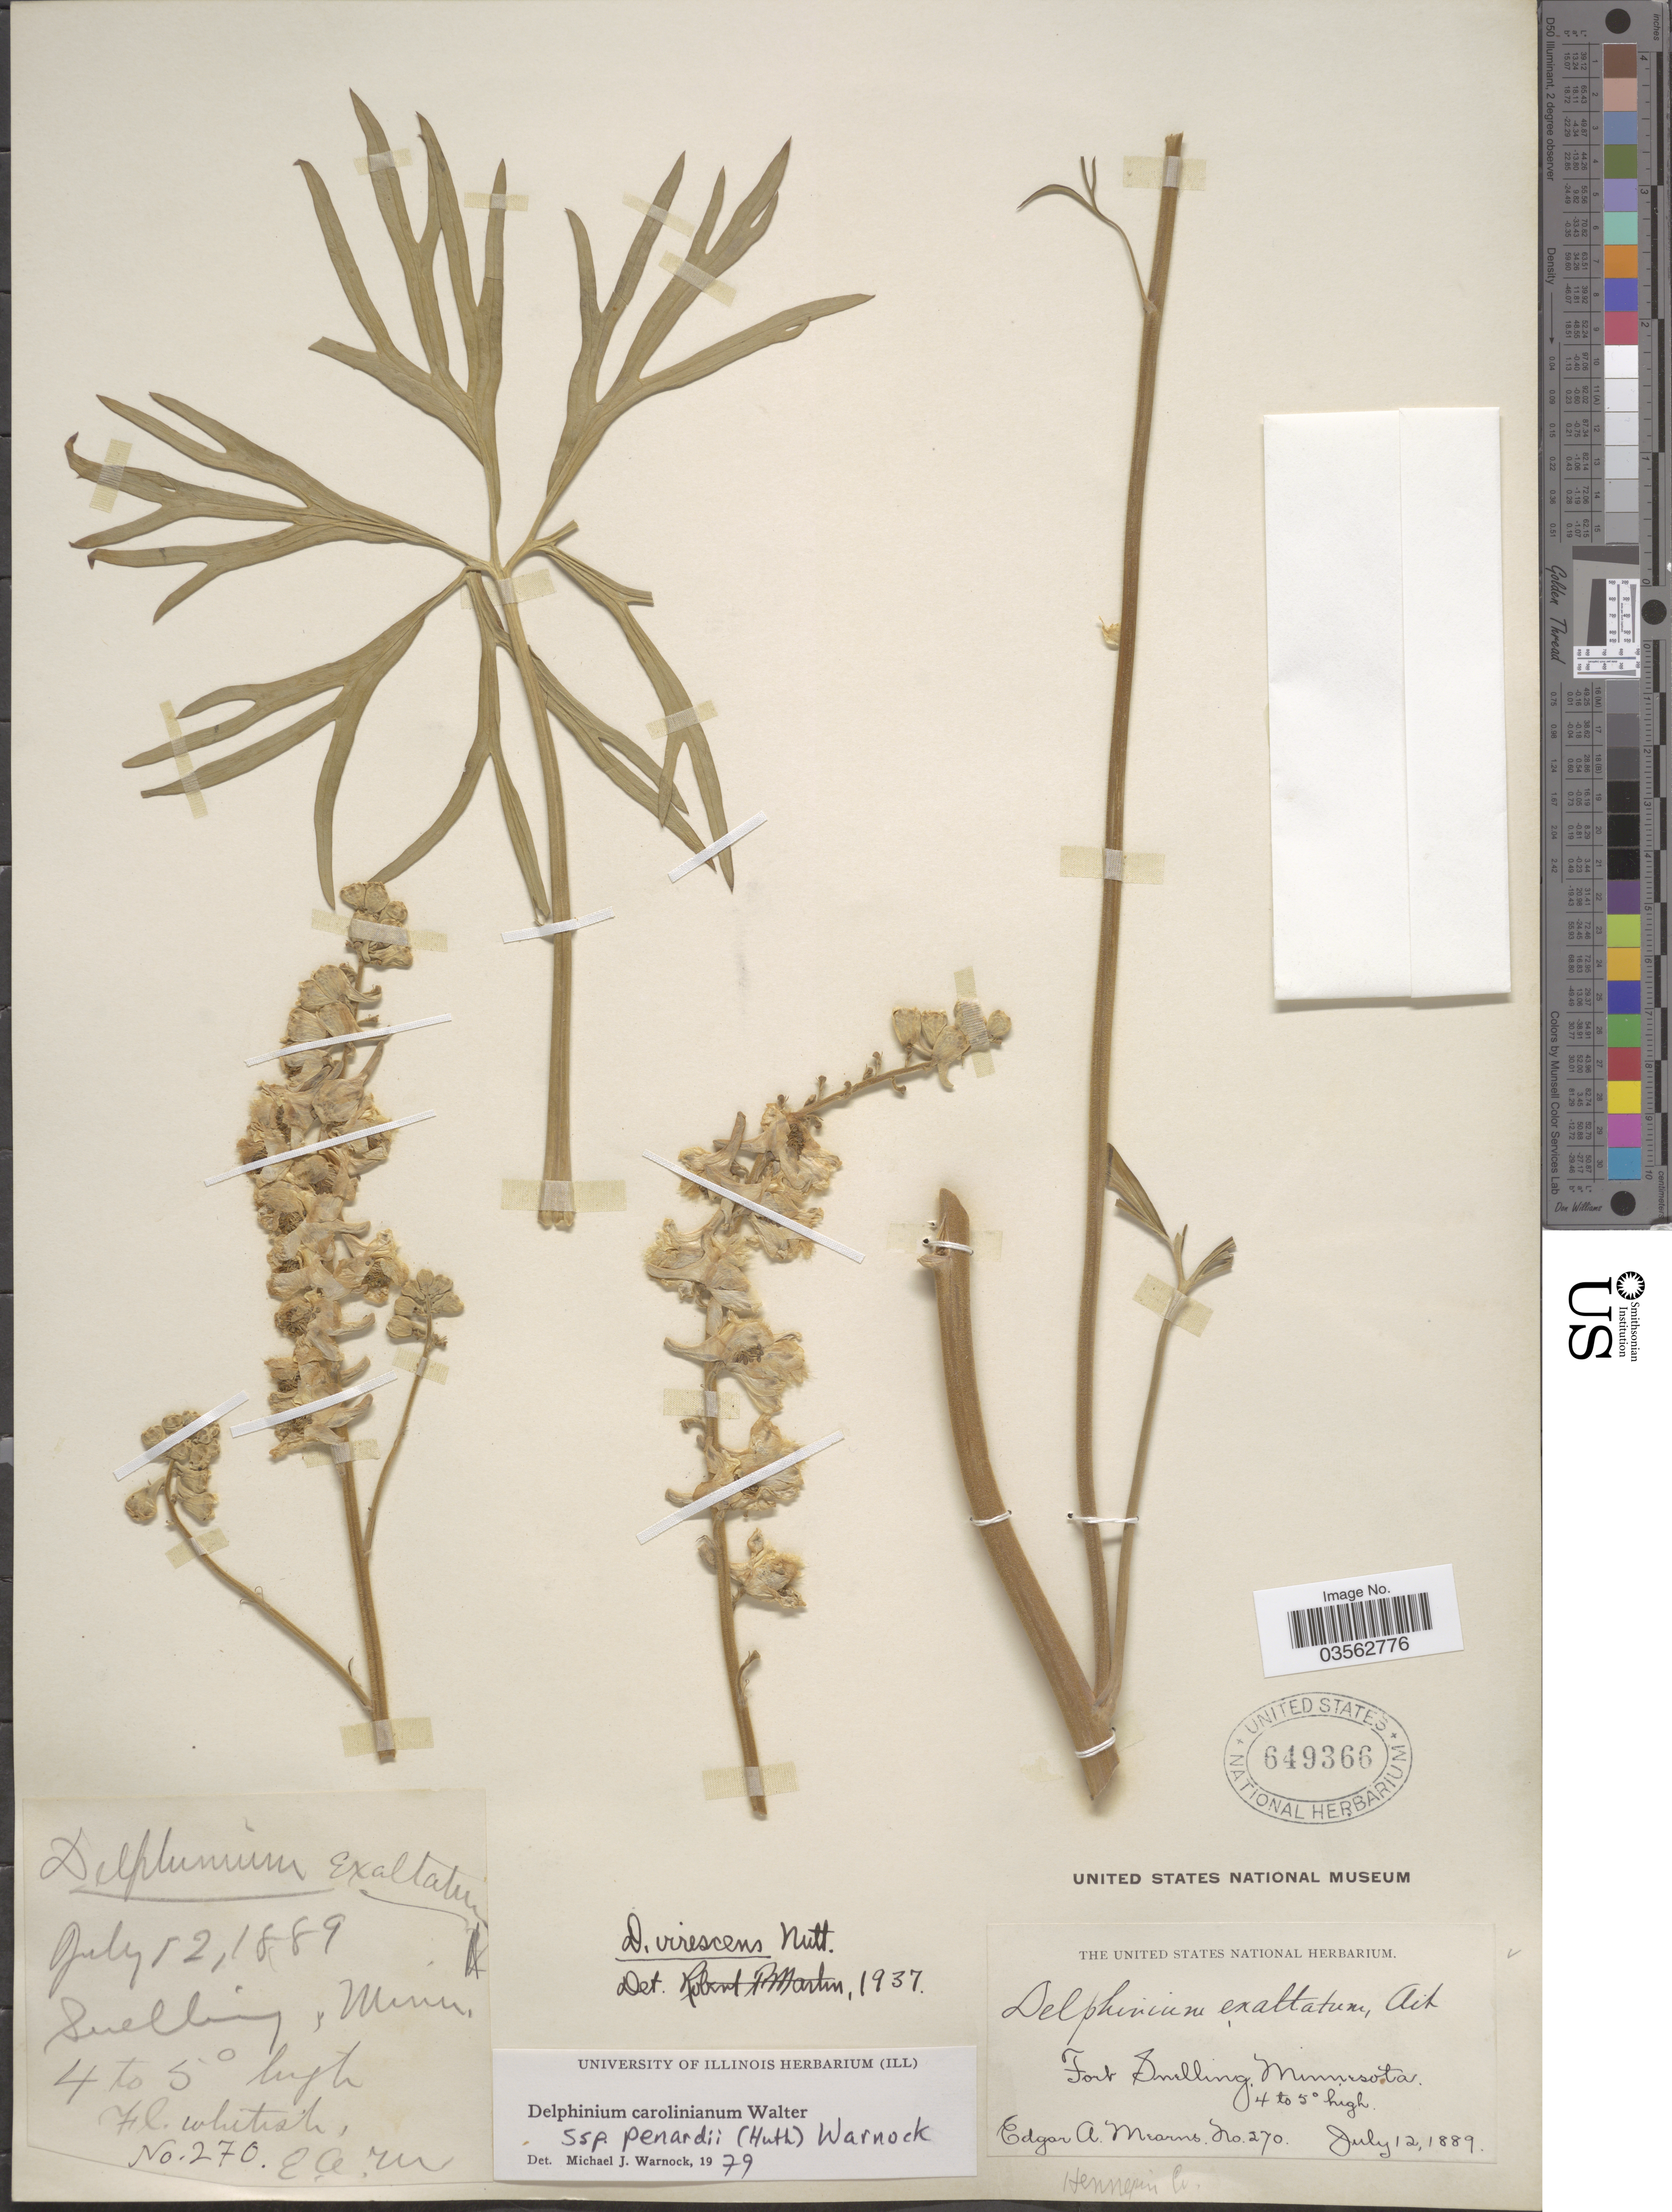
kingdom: Plantae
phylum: Tracheophyta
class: Magnoliopsida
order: Ranunculales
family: Ranunculaceae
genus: Delphinium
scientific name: Delphinium carolinianum subsp. penardii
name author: (Huth) M.J. Warnock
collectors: E. A. Mearns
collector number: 270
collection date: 1889-07-12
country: United States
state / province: Minnesota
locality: Fort Snelling. Hennepin Co.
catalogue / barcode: US 649366